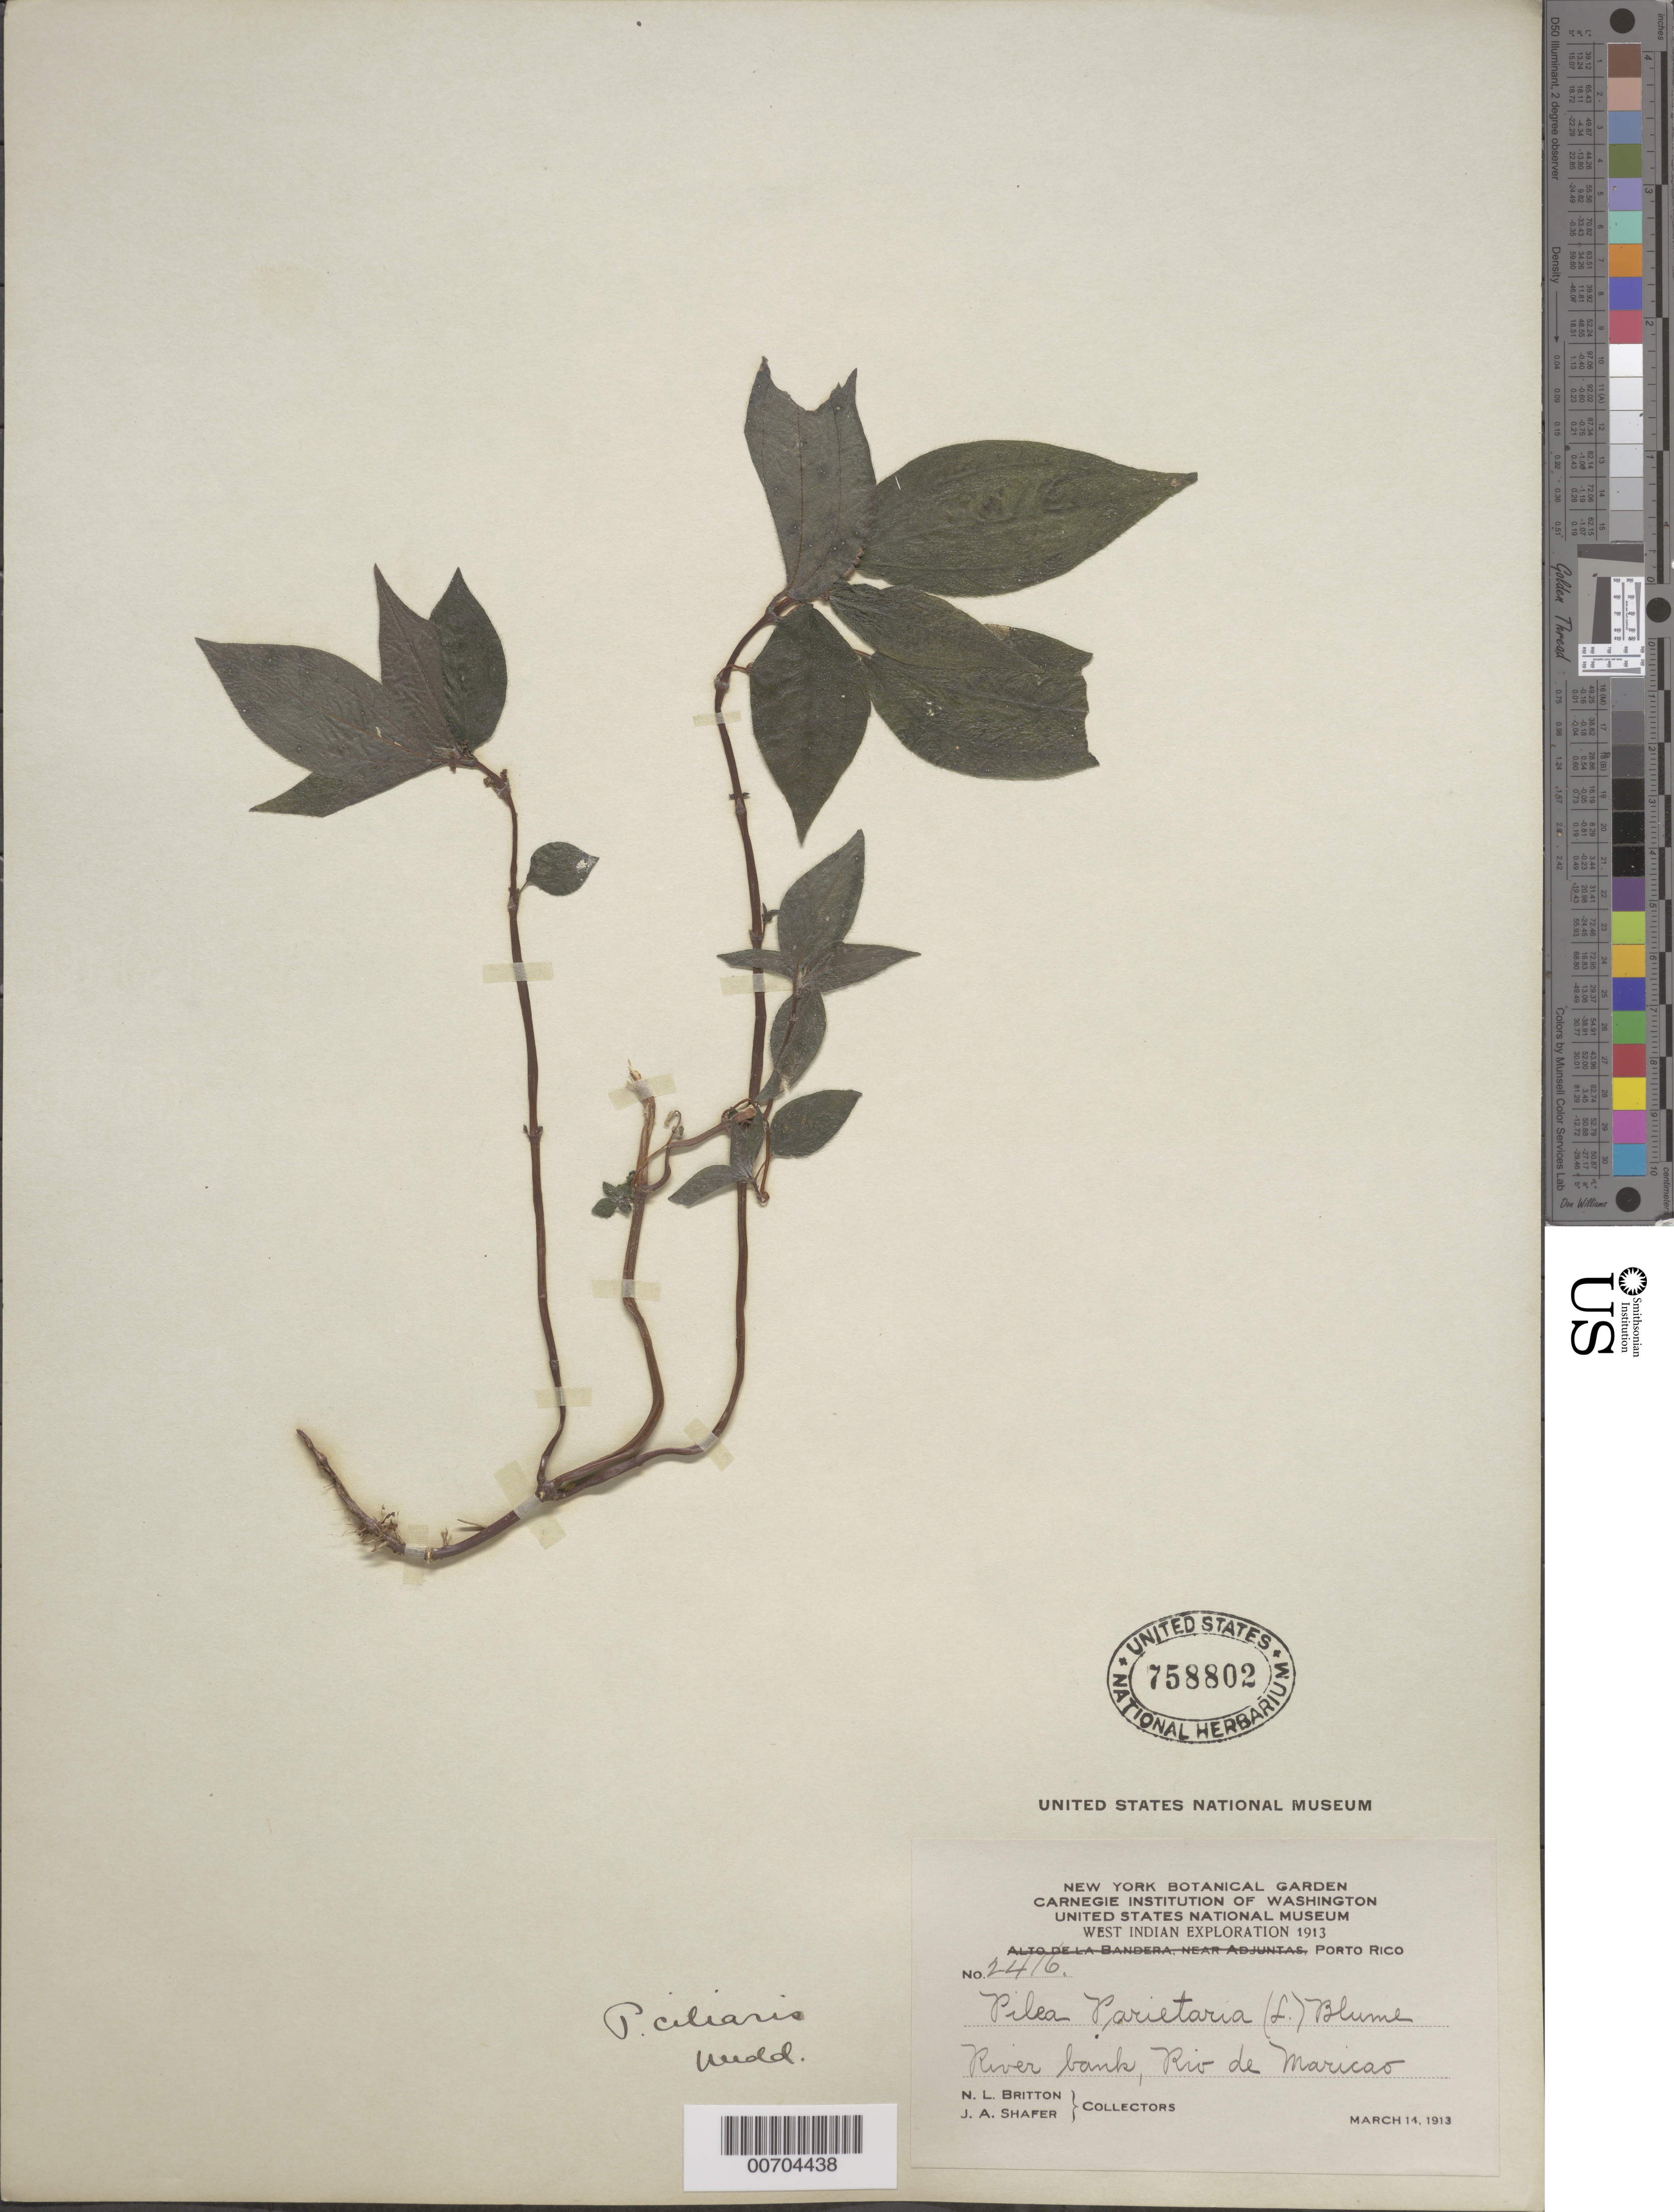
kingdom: Plantae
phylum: Tracheophyta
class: Magnoliopsida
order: Rosales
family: Urticaceae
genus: Pilea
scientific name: Pilea parietaria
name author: (L.) Blume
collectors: N. Britton & J. A. Shafer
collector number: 2416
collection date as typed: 14 Mar 1913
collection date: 1913-03-14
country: Puerto Rico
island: Greater Antilles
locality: Río de Maricao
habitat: Riverbank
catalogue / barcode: US 758802